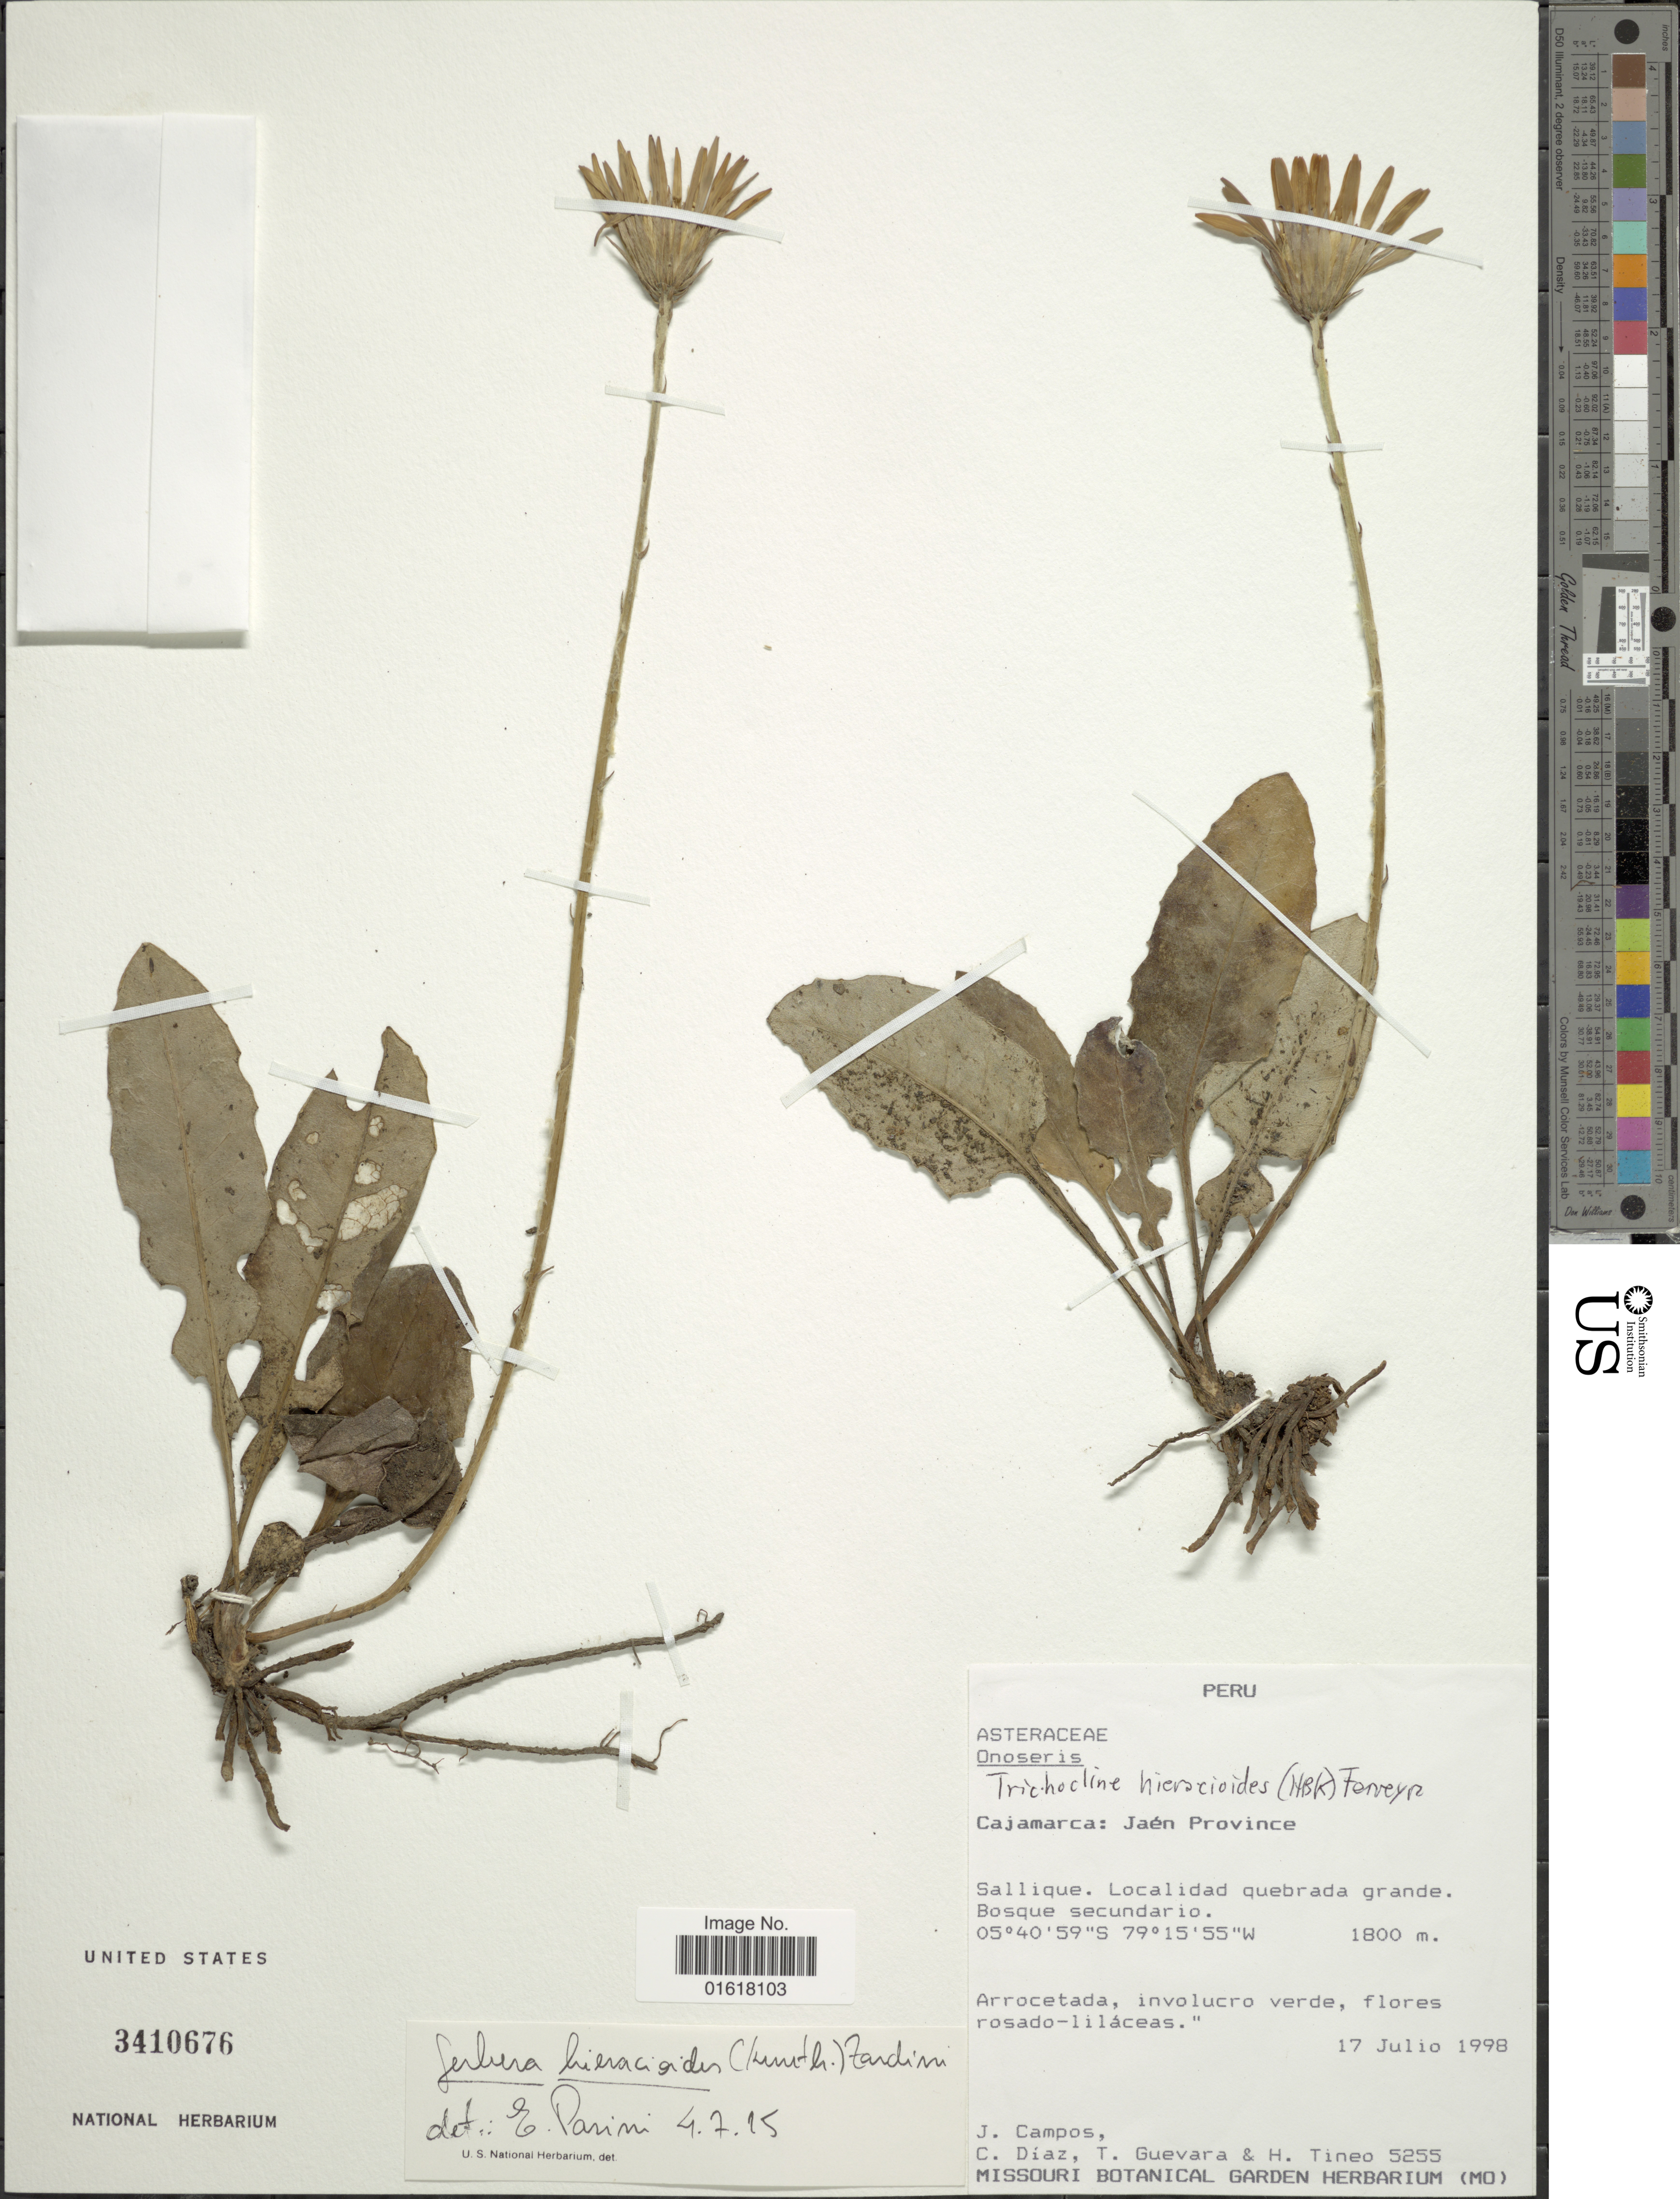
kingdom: Plantae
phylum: Tracheophyta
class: Magnoliopsida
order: Asterales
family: Asteraceae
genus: Trichocline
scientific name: Trichocline hieracioides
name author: (Kunth) Ferreyra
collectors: J. Campos, C. Díaz, T. Guevara & H. Tineo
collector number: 5255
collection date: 1998-07-17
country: Peru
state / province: Cajamarca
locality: Jaén Province. Sallique. Localidad quebrada grande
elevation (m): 1800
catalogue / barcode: US 3410676